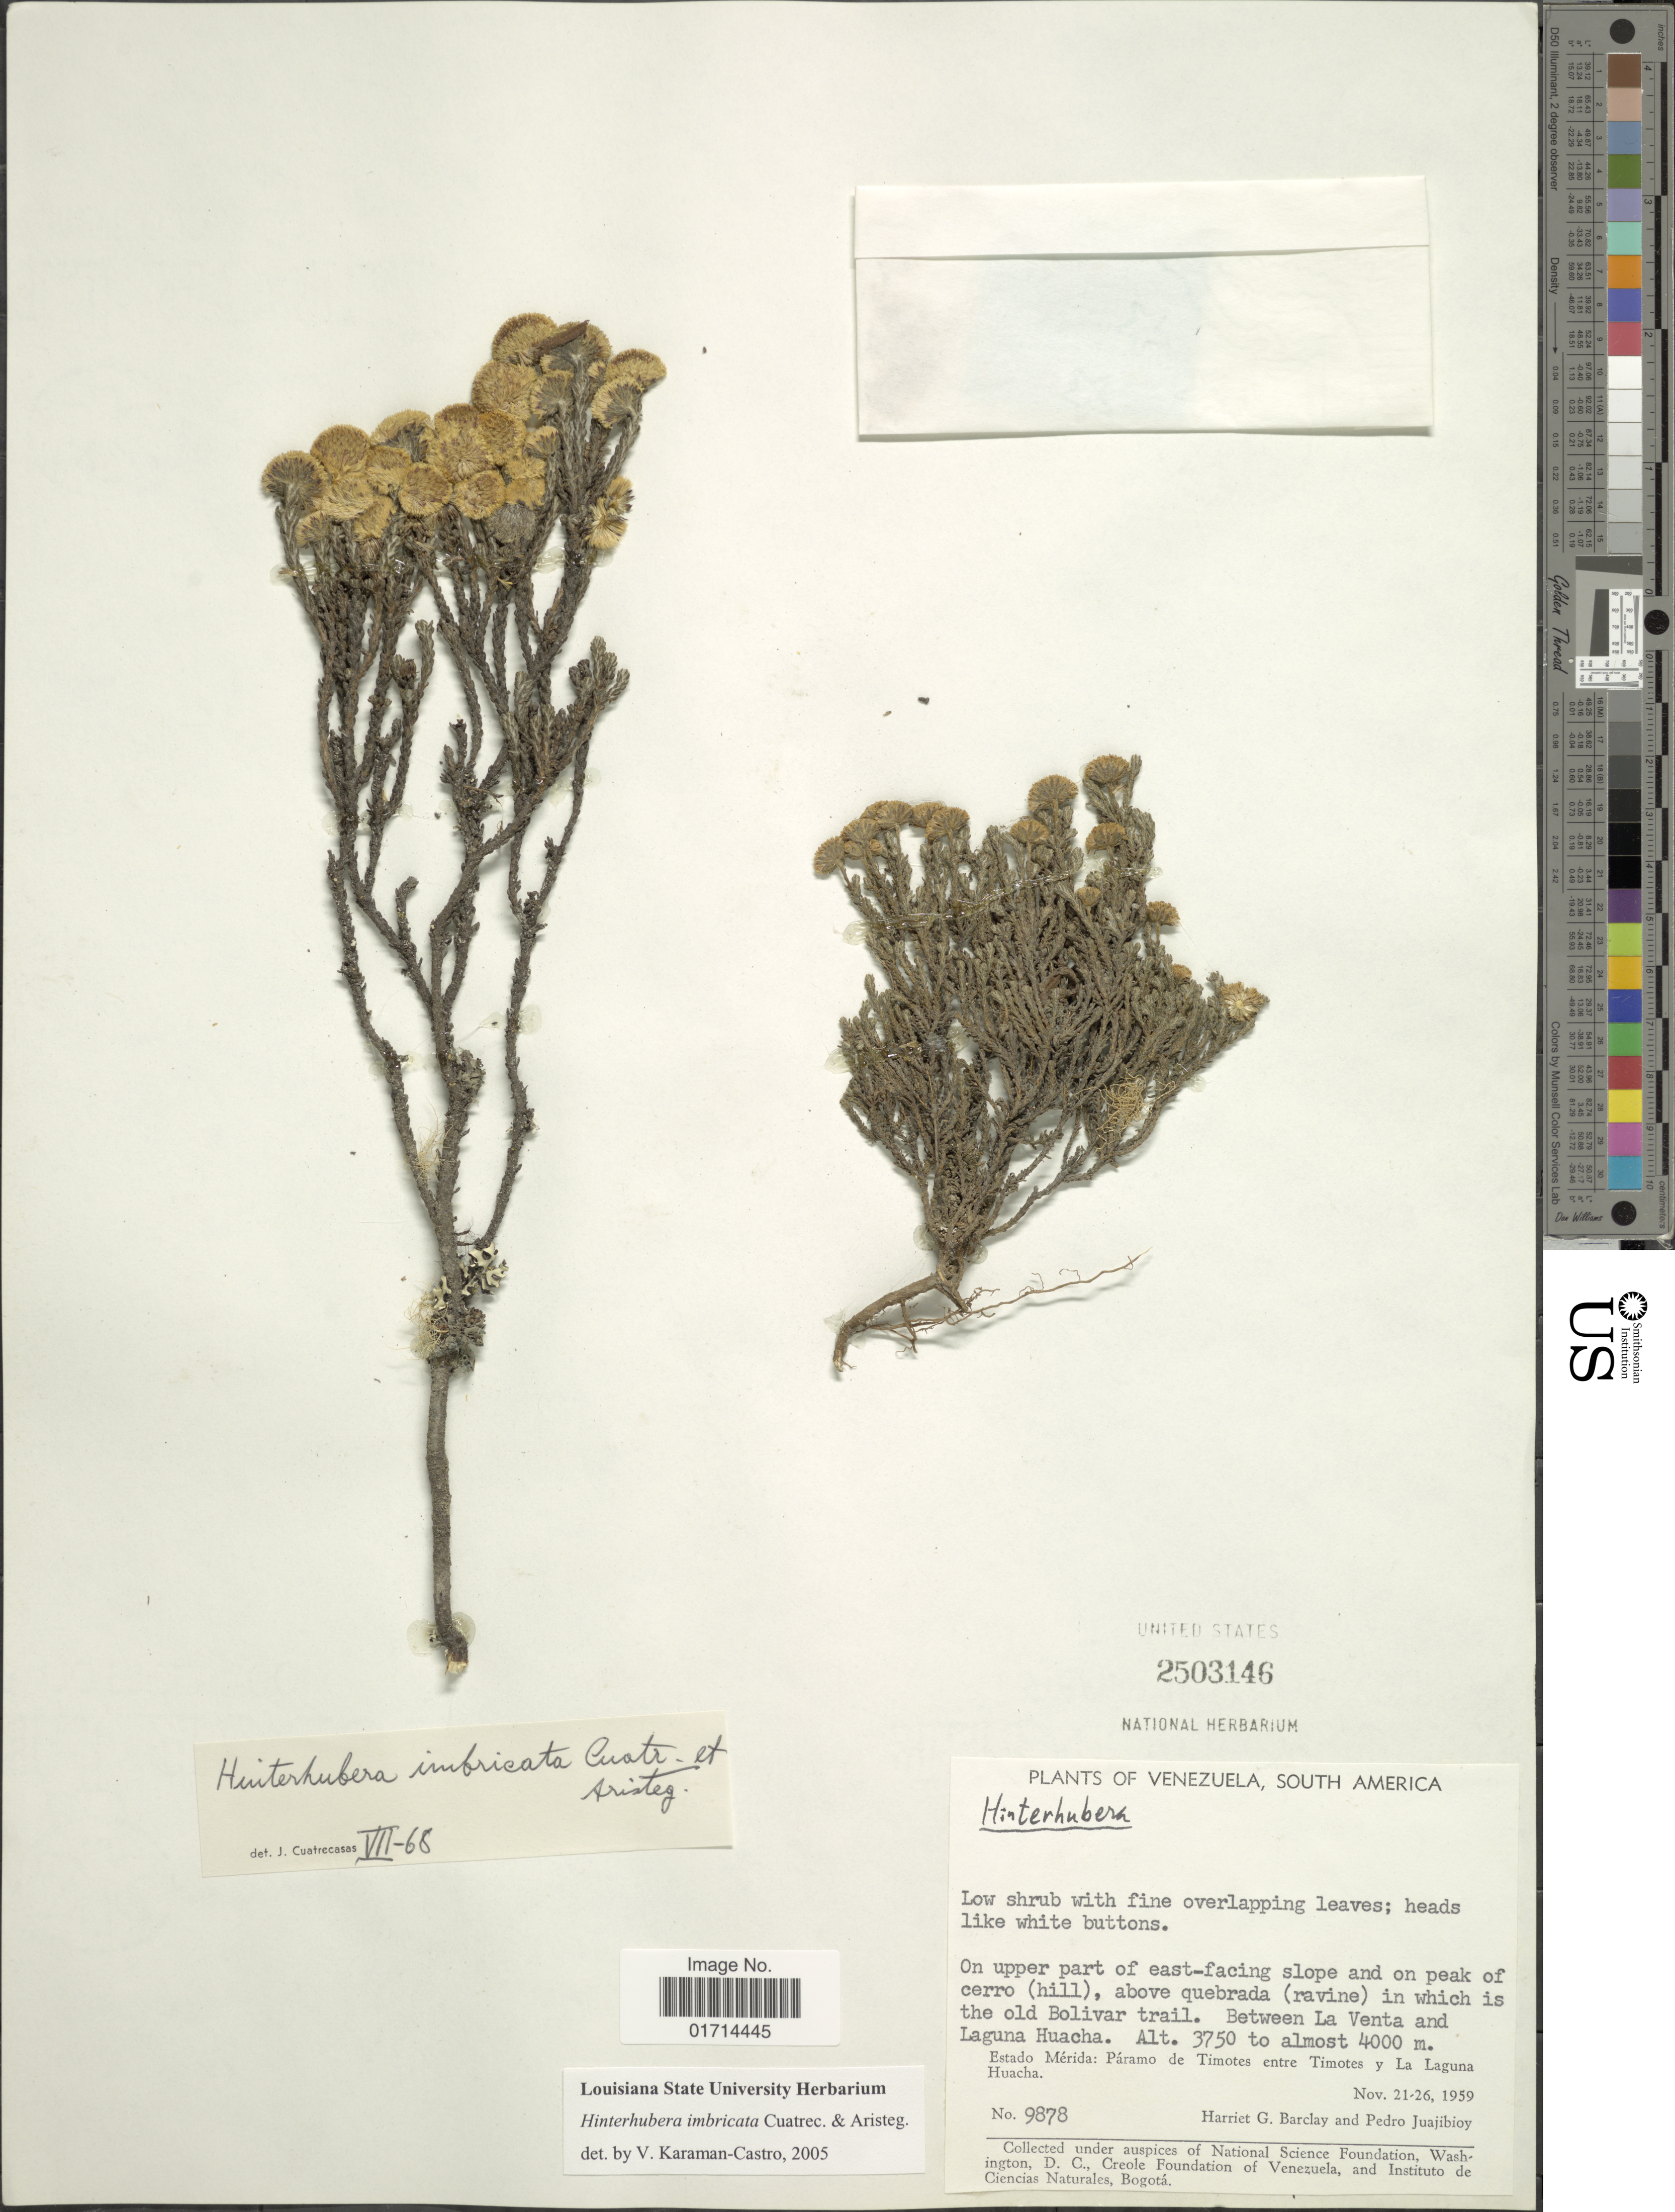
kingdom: Plantae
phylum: Tracheophyta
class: Magnoliopsida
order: Asterales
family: Asteraceae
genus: Hinterhubera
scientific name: Hinterhubera imbricata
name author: Cuatrec. & Aristeg.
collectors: H. G. Barclay & P. Juajibioy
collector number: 9878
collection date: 1959-11-21/1959-11-26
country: Venezuela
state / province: Mérida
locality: Between La Venta and Laguna Huacha, Paramo de Timotes entre Timotes y La Laguna Huacha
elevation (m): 3750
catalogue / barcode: US 2503146